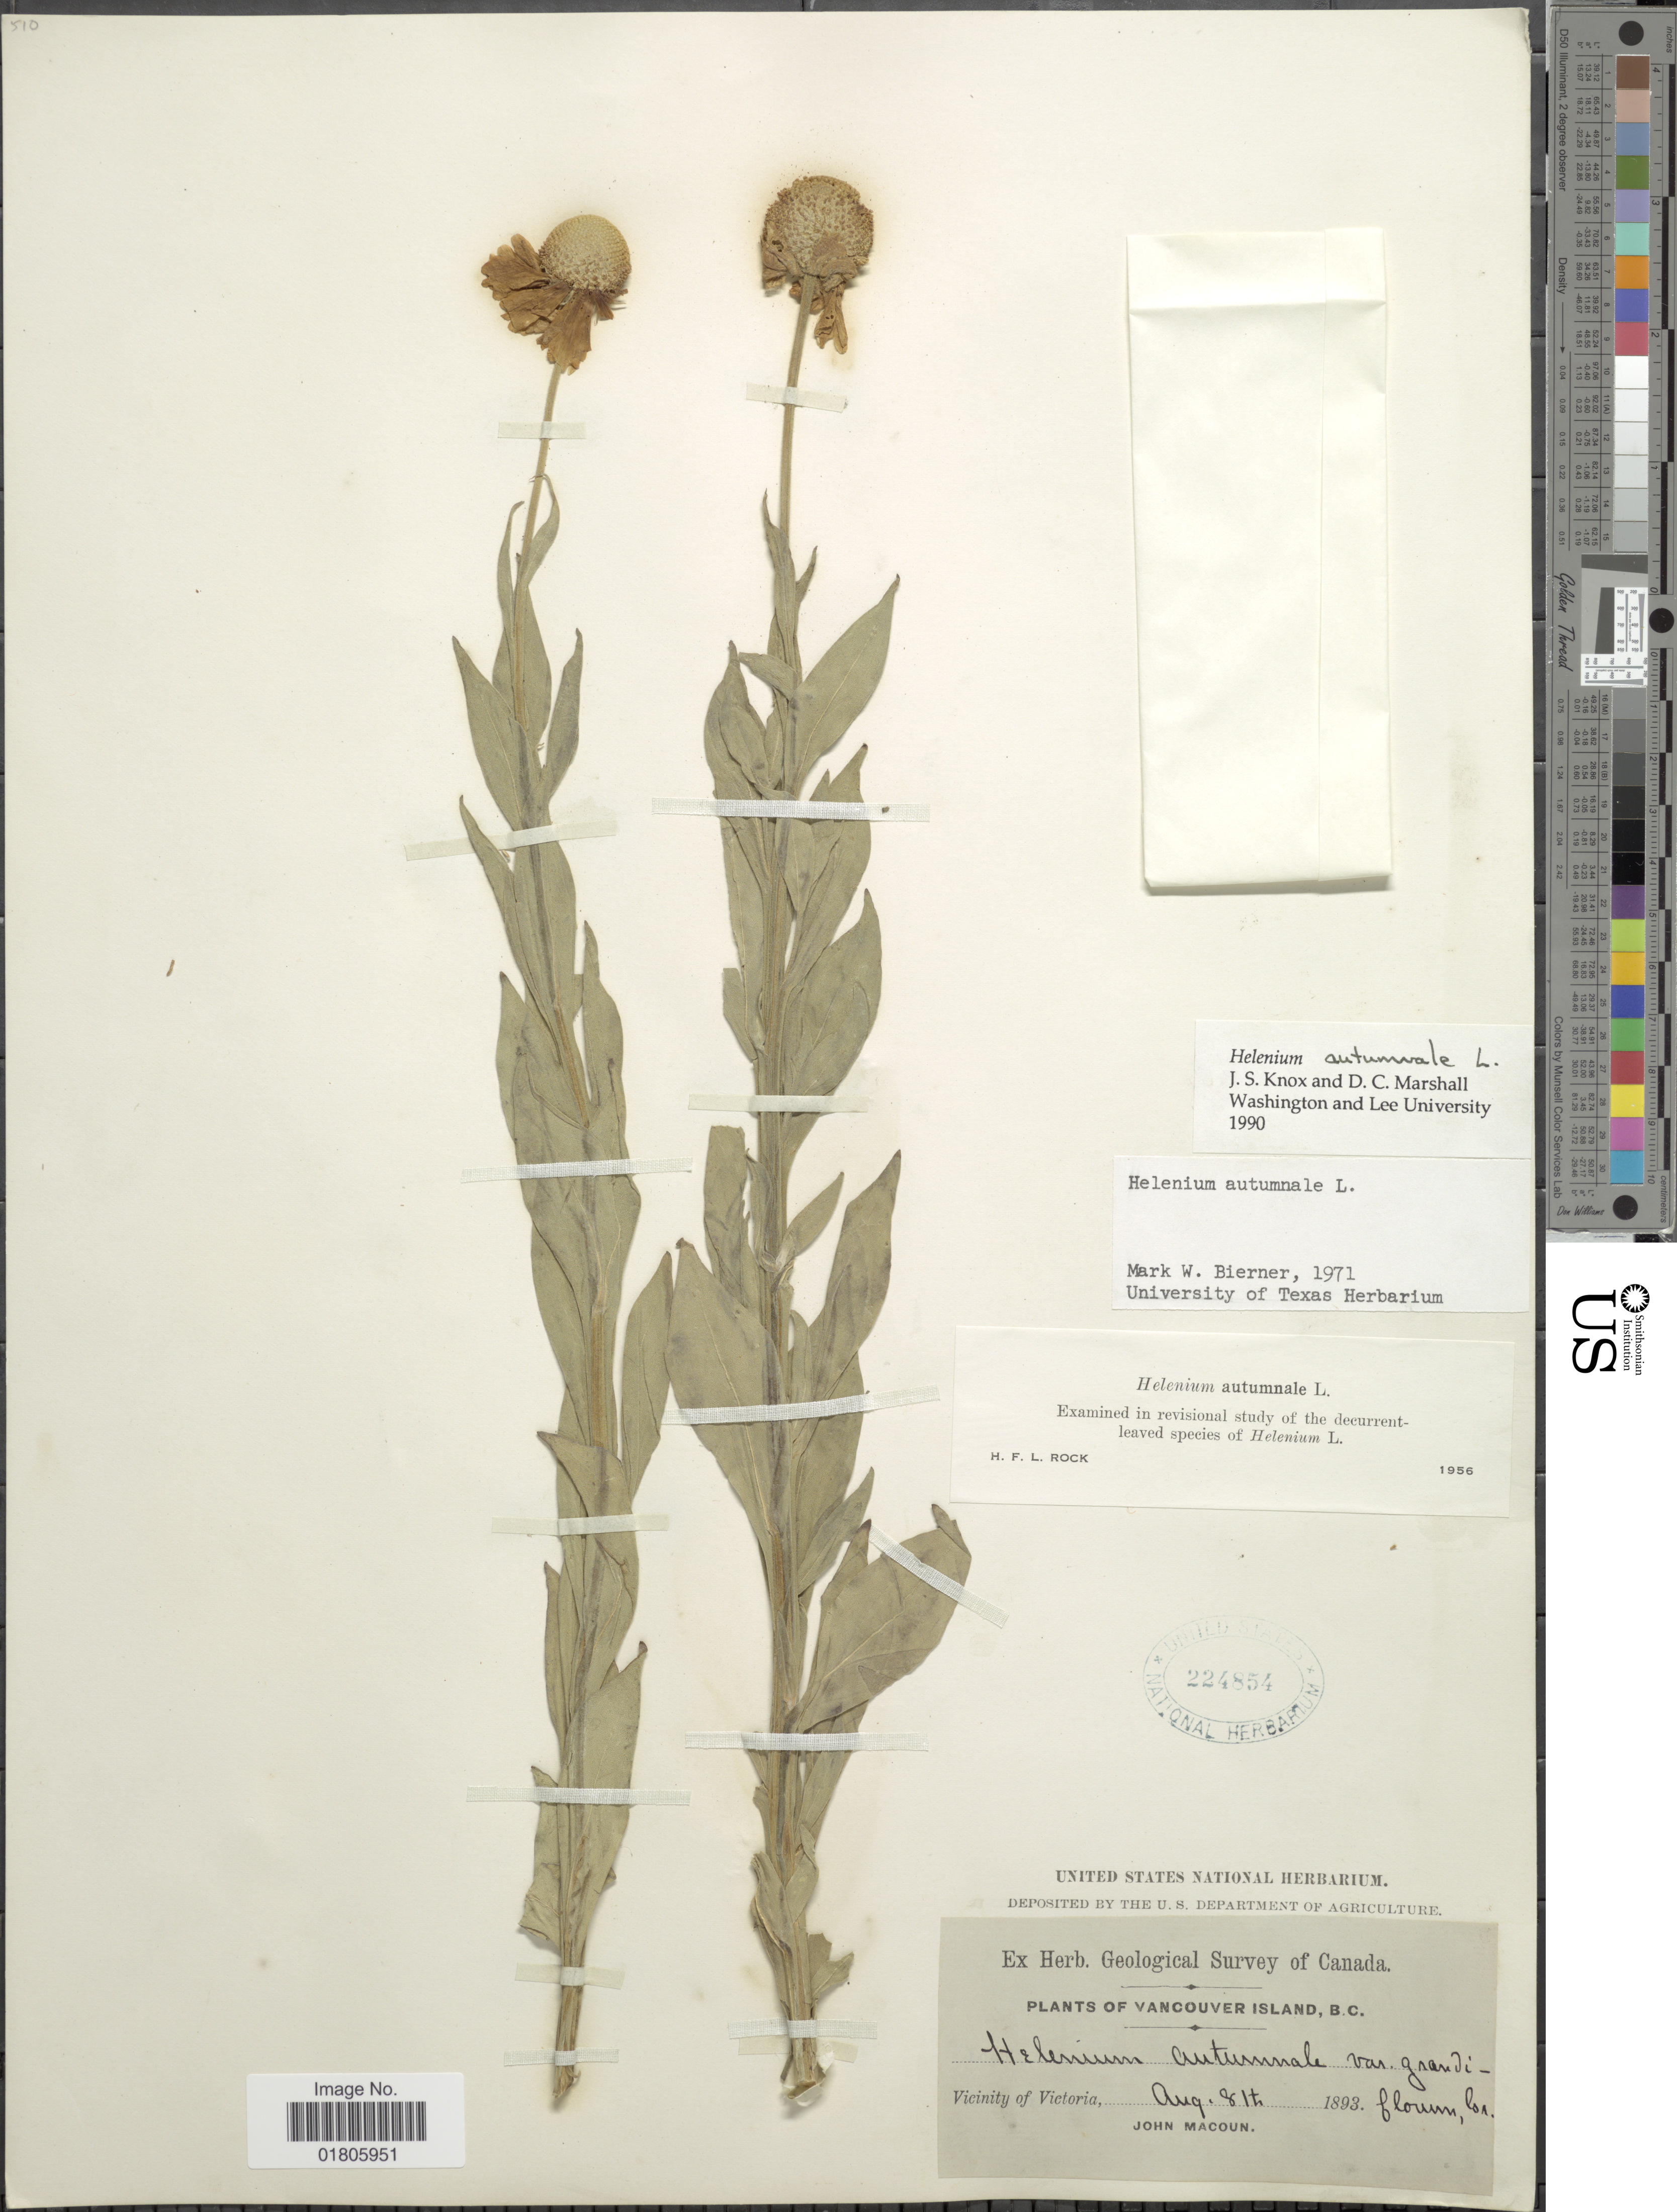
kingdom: Plantae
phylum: Tracheophyta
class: Magnoliopsida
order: Asterales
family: Asteraceae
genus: Helenium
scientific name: Helenium autumnale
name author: L.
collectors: J. Macoun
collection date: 1893-08-08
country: Canada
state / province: British Columbia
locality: Vancouver Island. Vicinity of Victoria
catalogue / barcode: US 224854